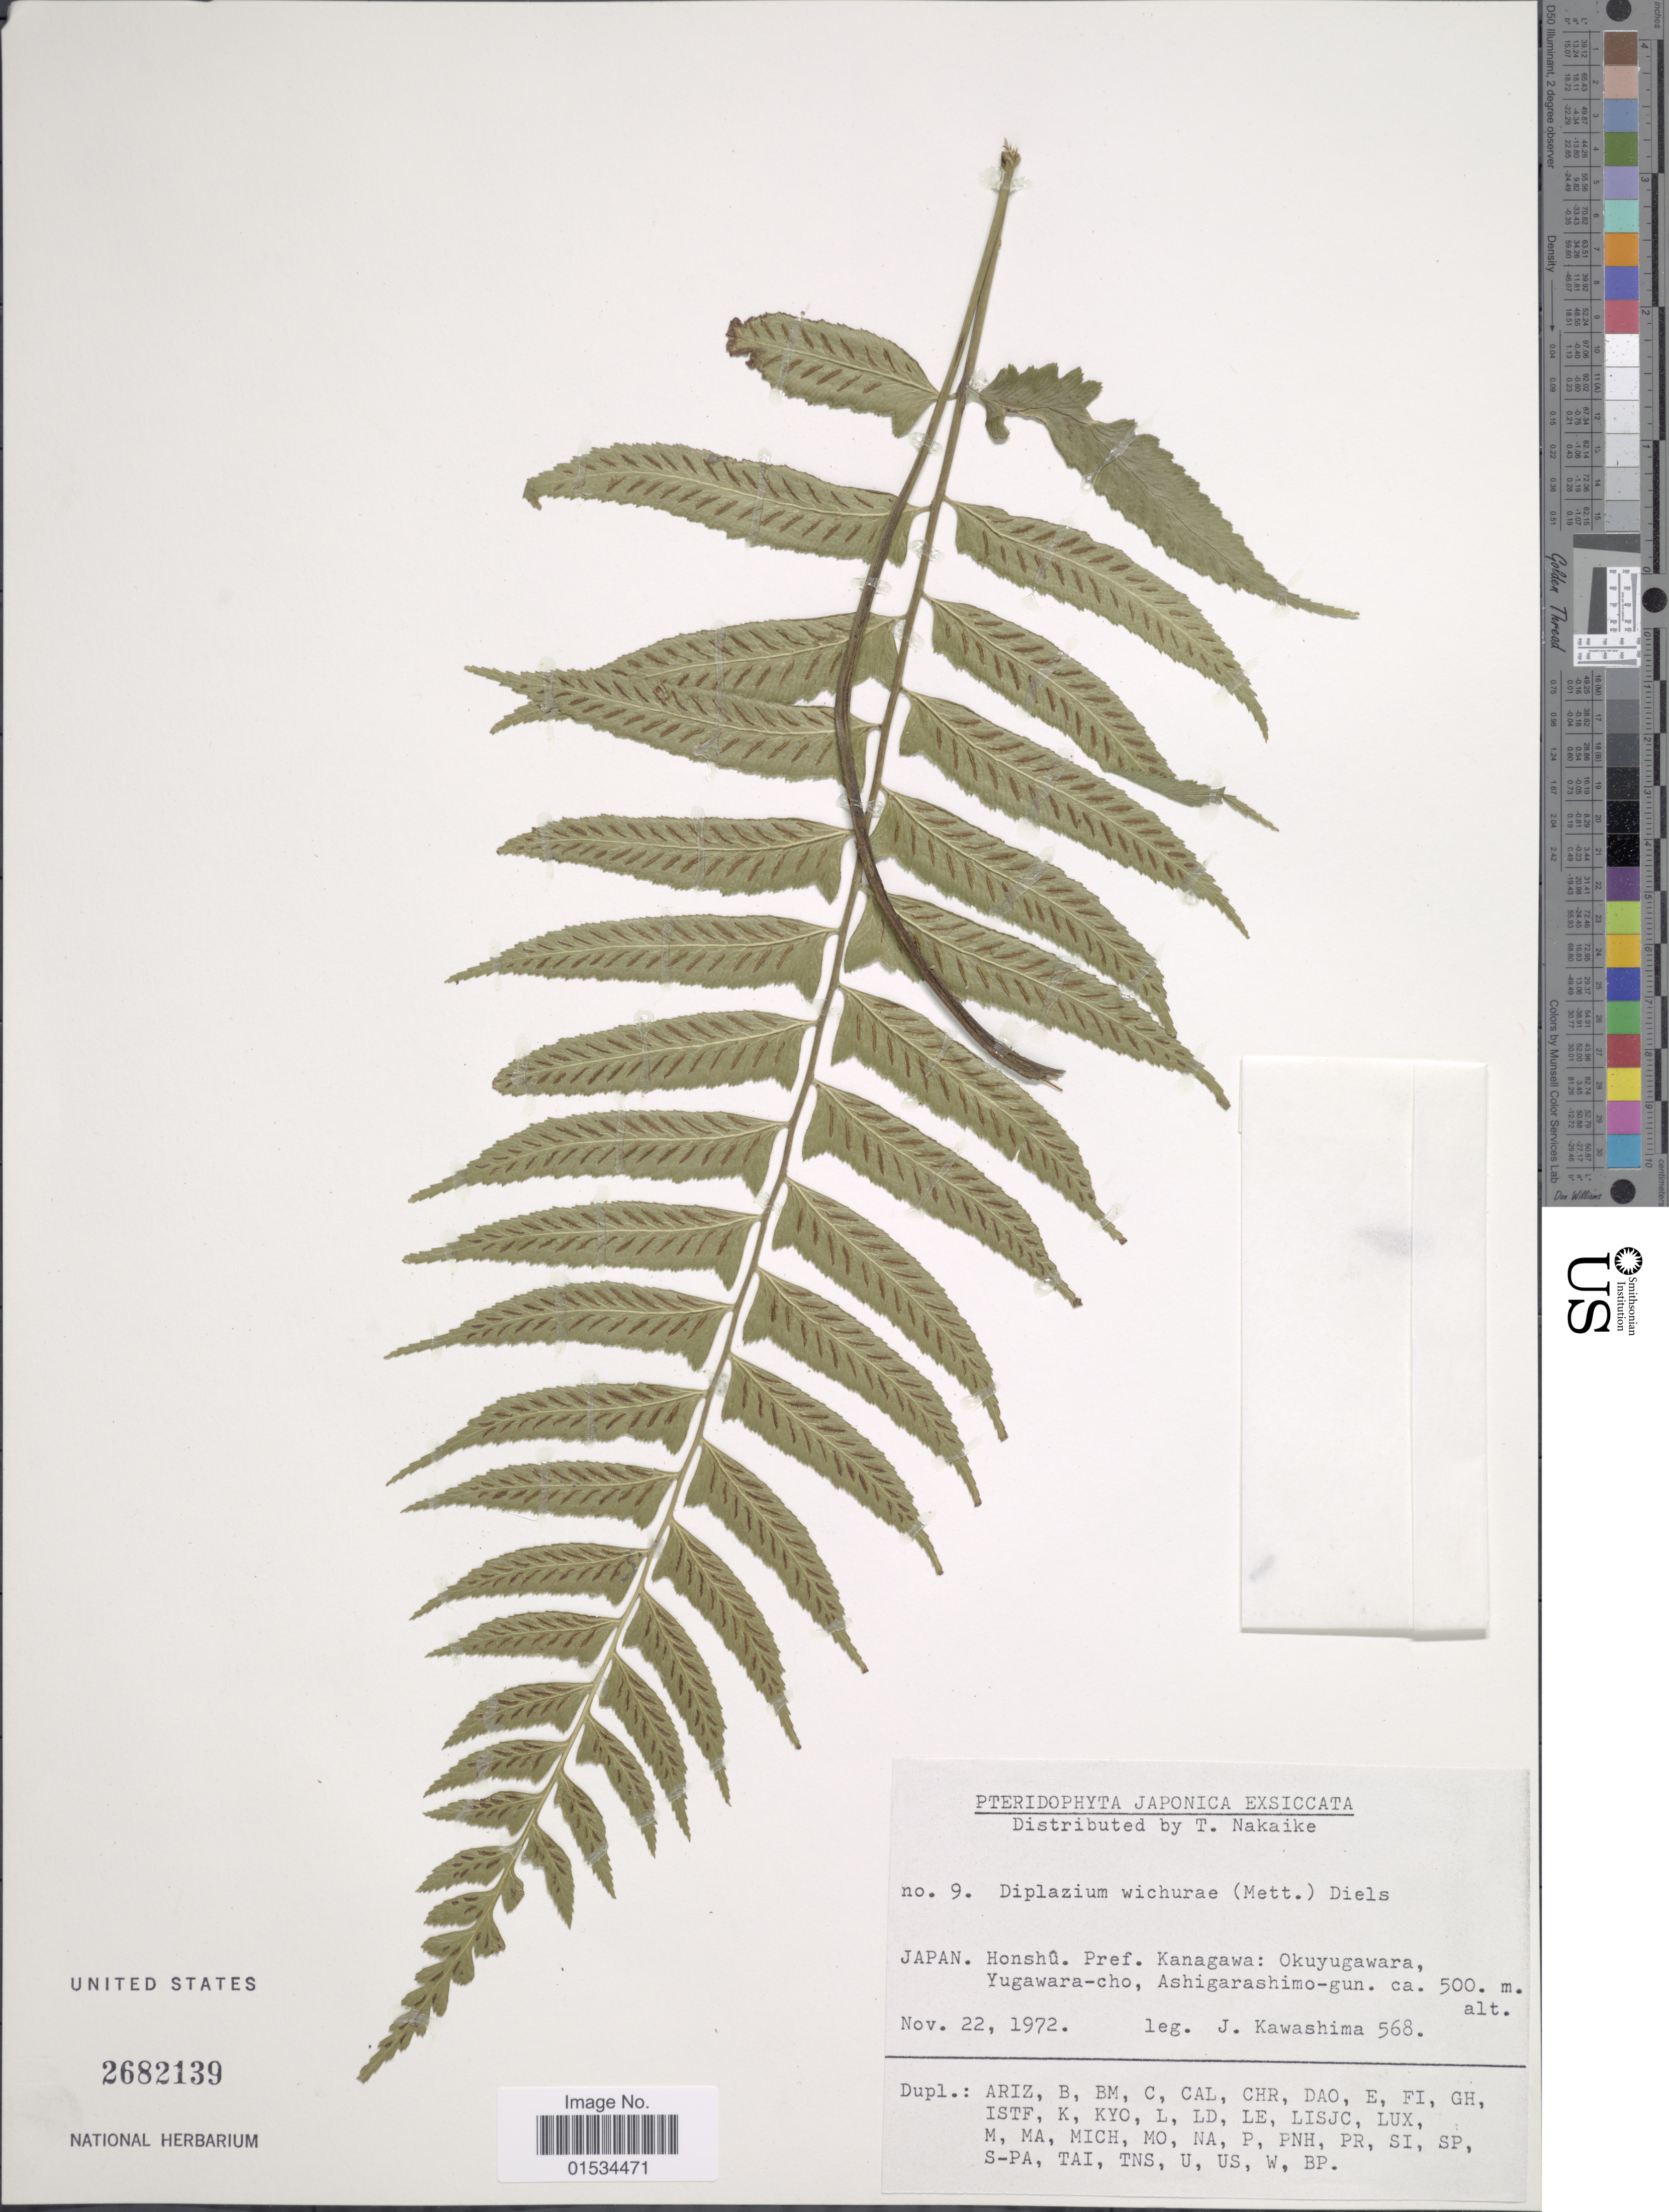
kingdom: Plantae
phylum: Tracheophyta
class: Polypodiopsida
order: Polypodiales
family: Athyriaceae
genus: Diplazium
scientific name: Diplazium wichurae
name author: (Mett.) Diels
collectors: J. Kawashima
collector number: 568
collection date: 1972-11-22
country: Japan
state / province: Kanagawa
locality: Honshu, Okuyugawara, Yugawara-cho, Ashigarashimo-gun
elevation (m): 500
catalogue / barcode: US 2682139